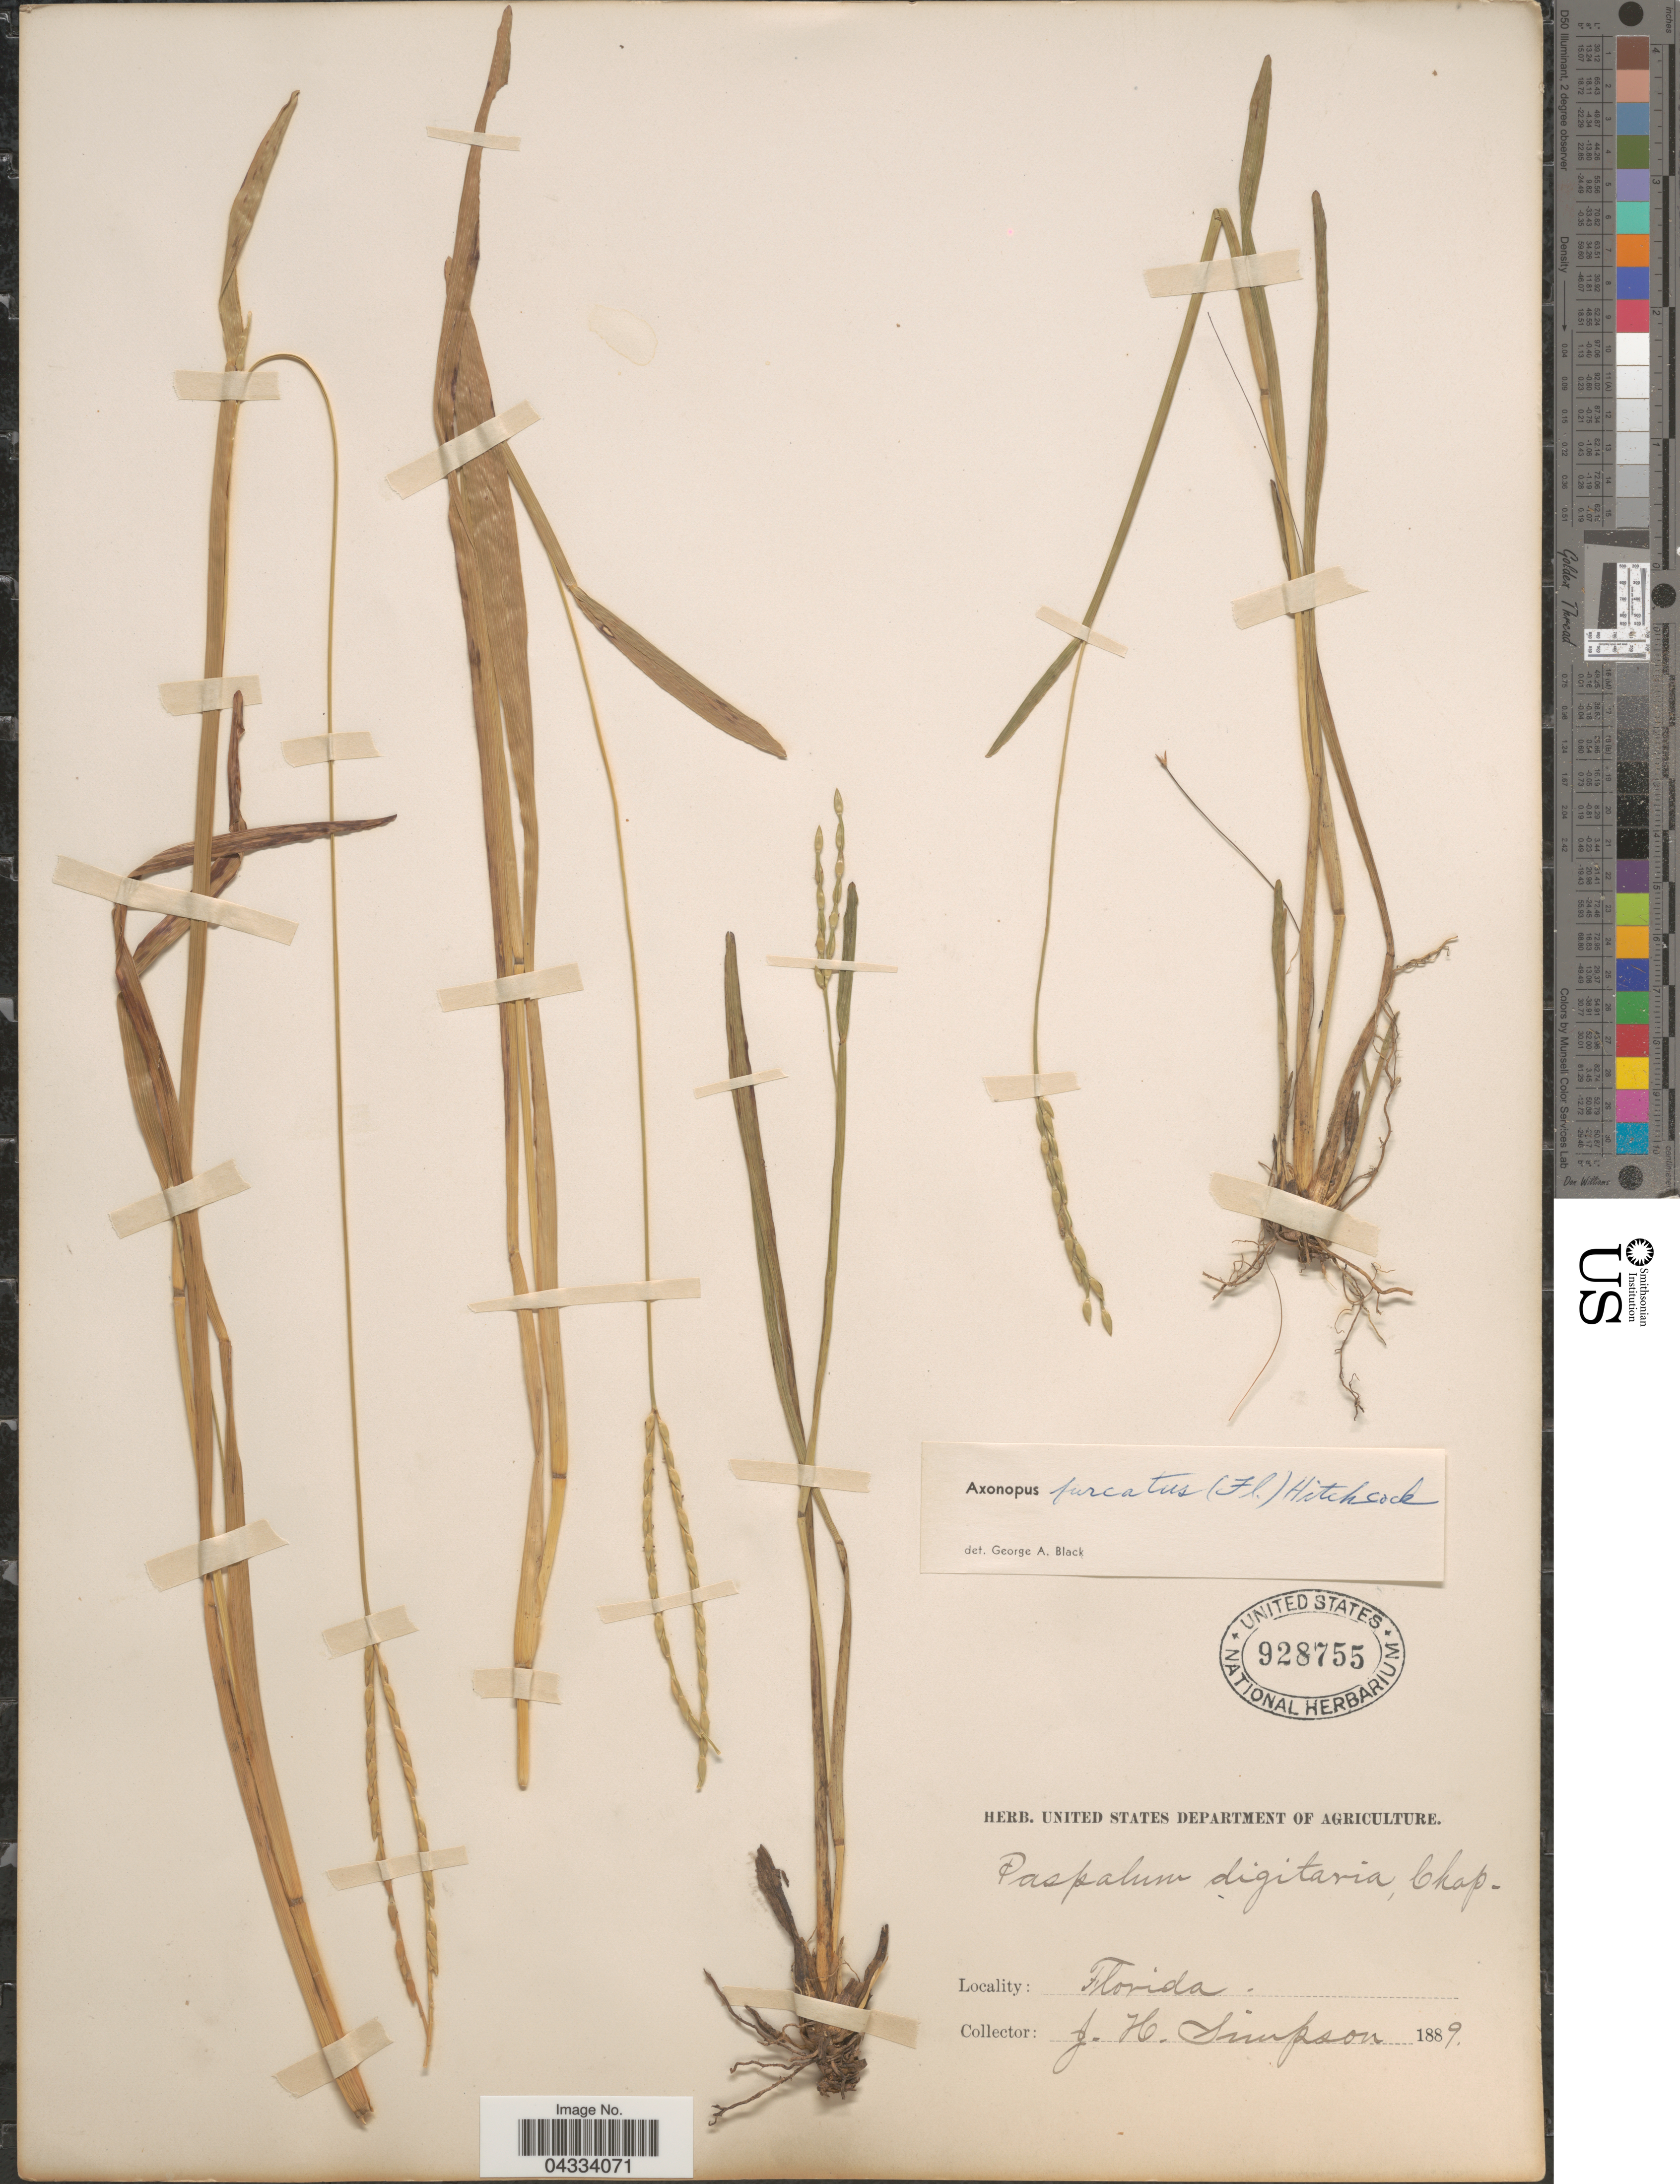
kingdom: Plantae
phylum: Tracheophyta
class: Liliopsida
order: Poales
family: Poaceae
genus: Axonopus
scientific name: Axonopus furcatus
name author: (Flüggé) Hitchc.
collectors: J. H. Simpson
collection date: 1889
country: United States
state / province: Florida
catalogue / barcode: US 928755